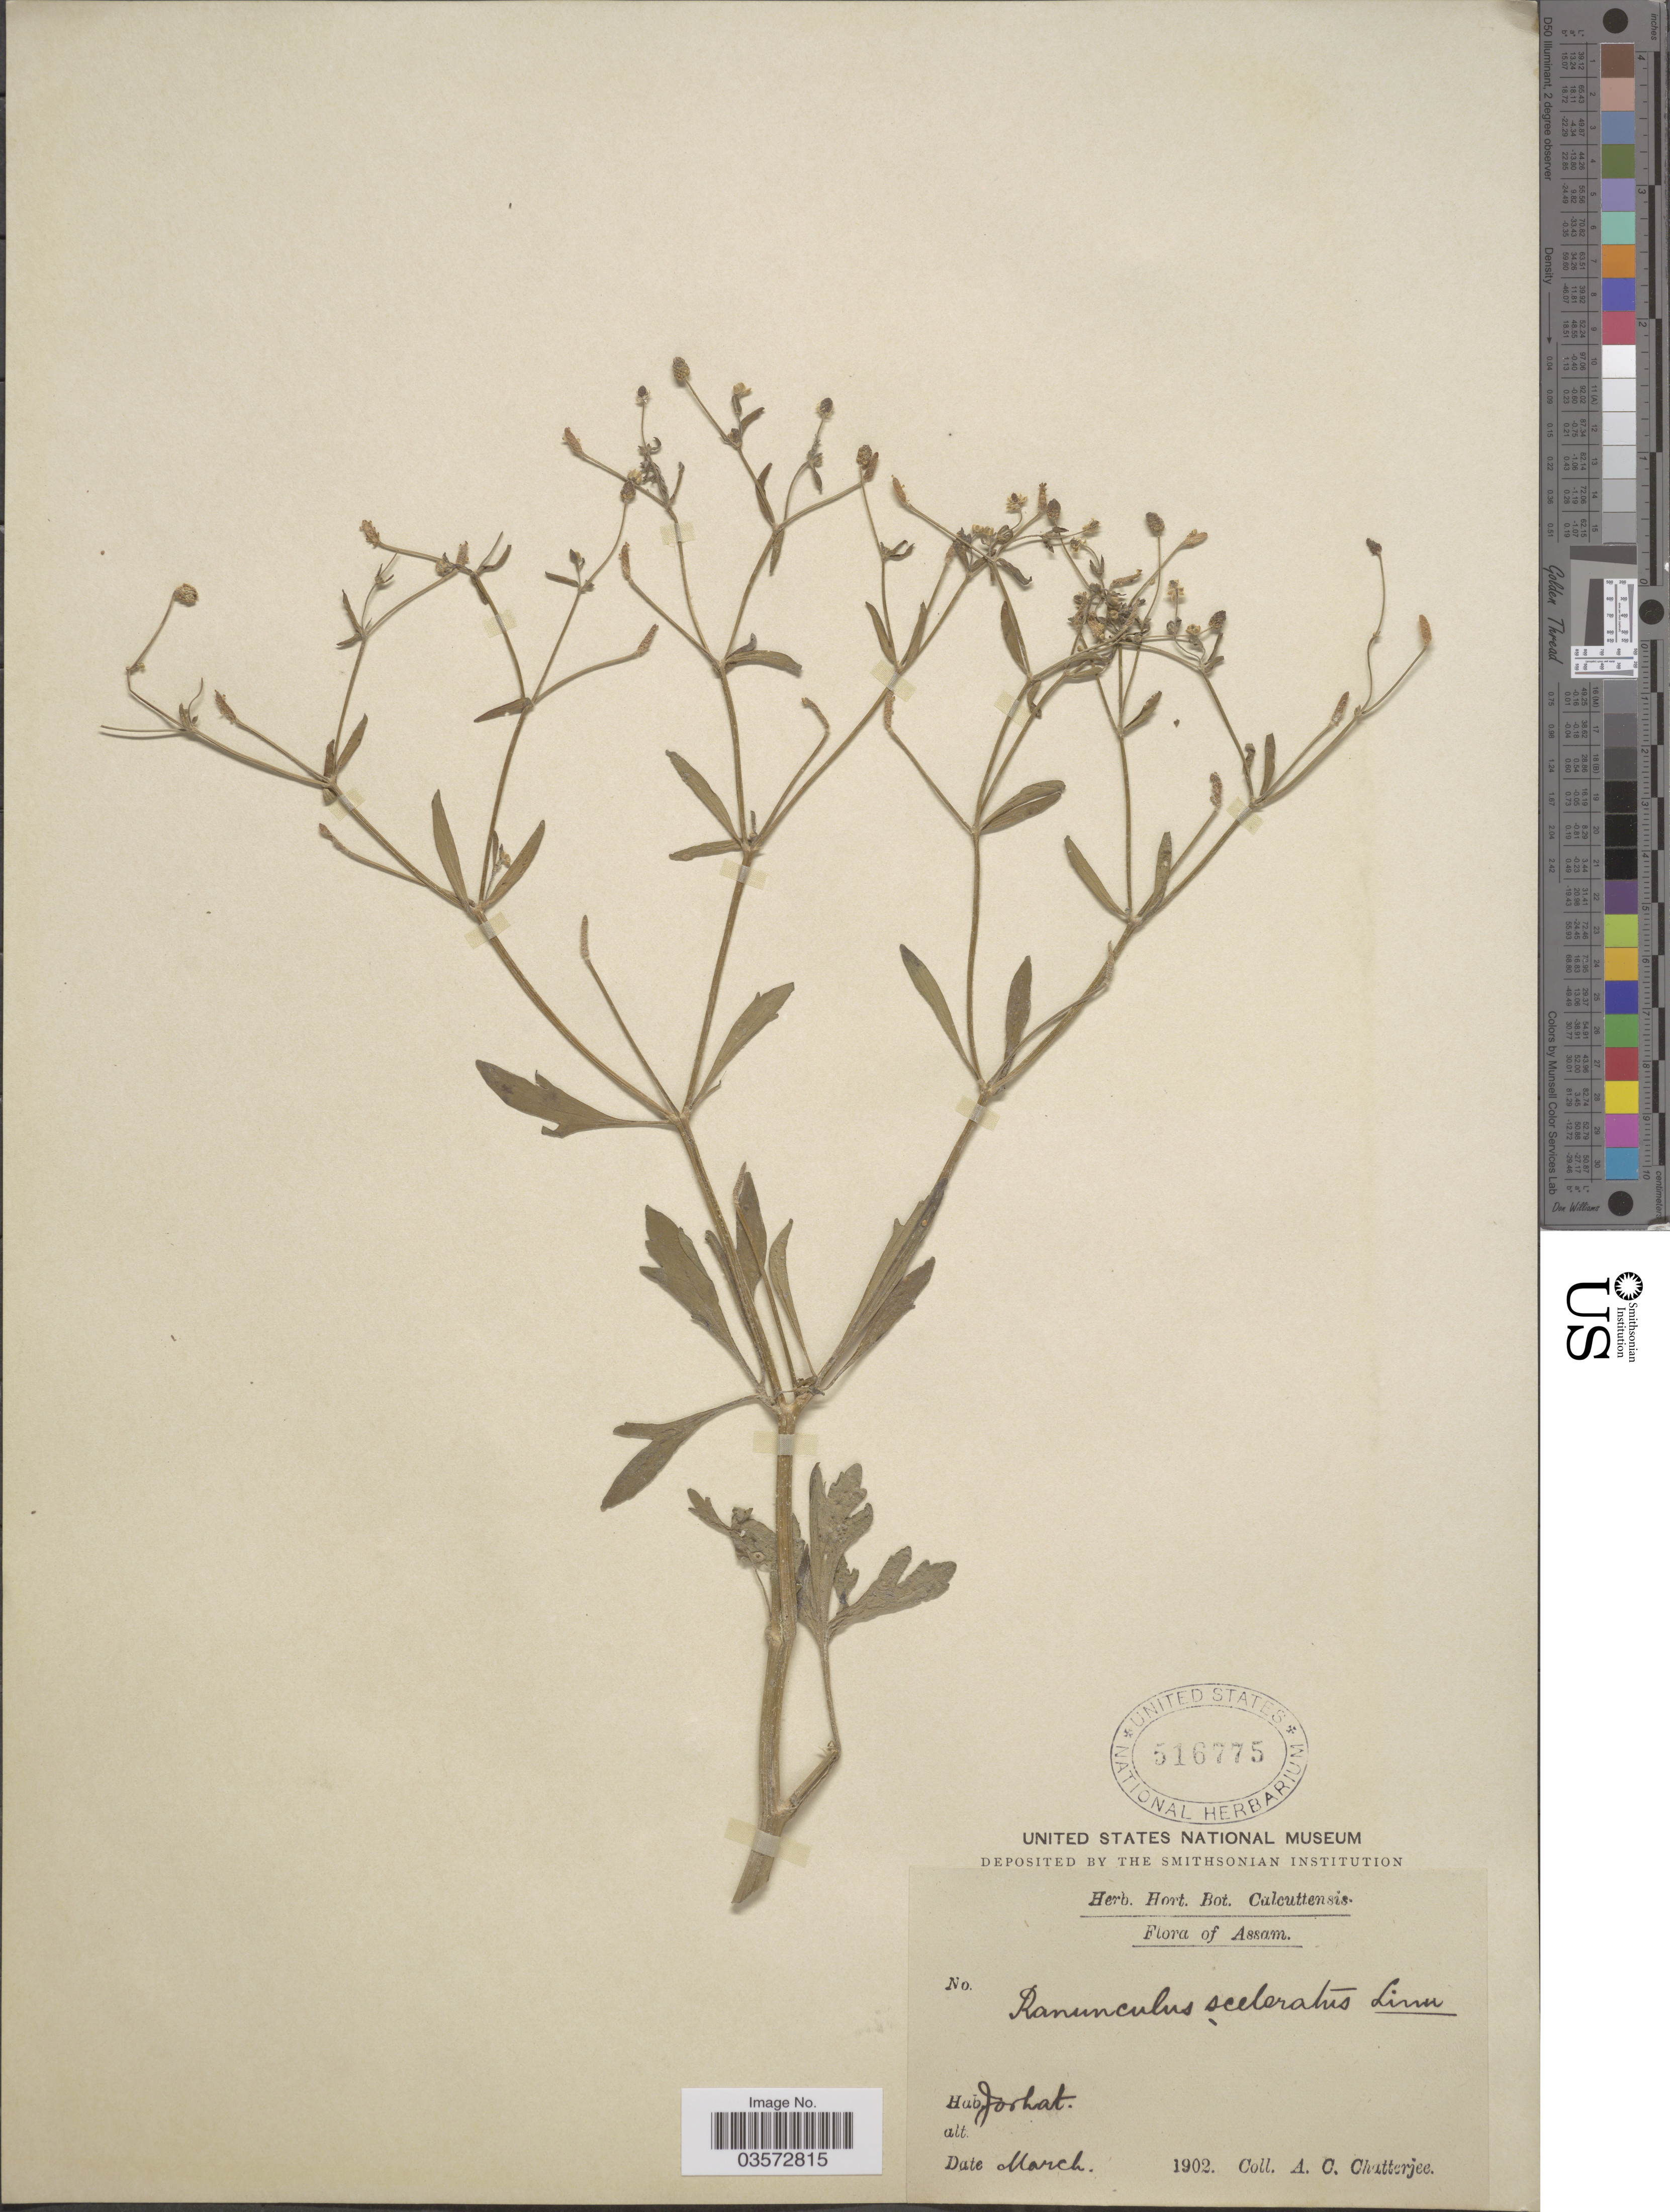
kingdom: Plantae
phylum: Tracheophyta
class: Magnoliopsida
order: Ranunculales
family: Ranunculaceae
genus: Ranunculus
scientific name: Ranunculus sceleratus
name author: L.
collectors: A. Chatterjee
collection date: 1902-03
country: India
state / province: Assam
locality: Jorhat.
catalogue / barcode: US 516775